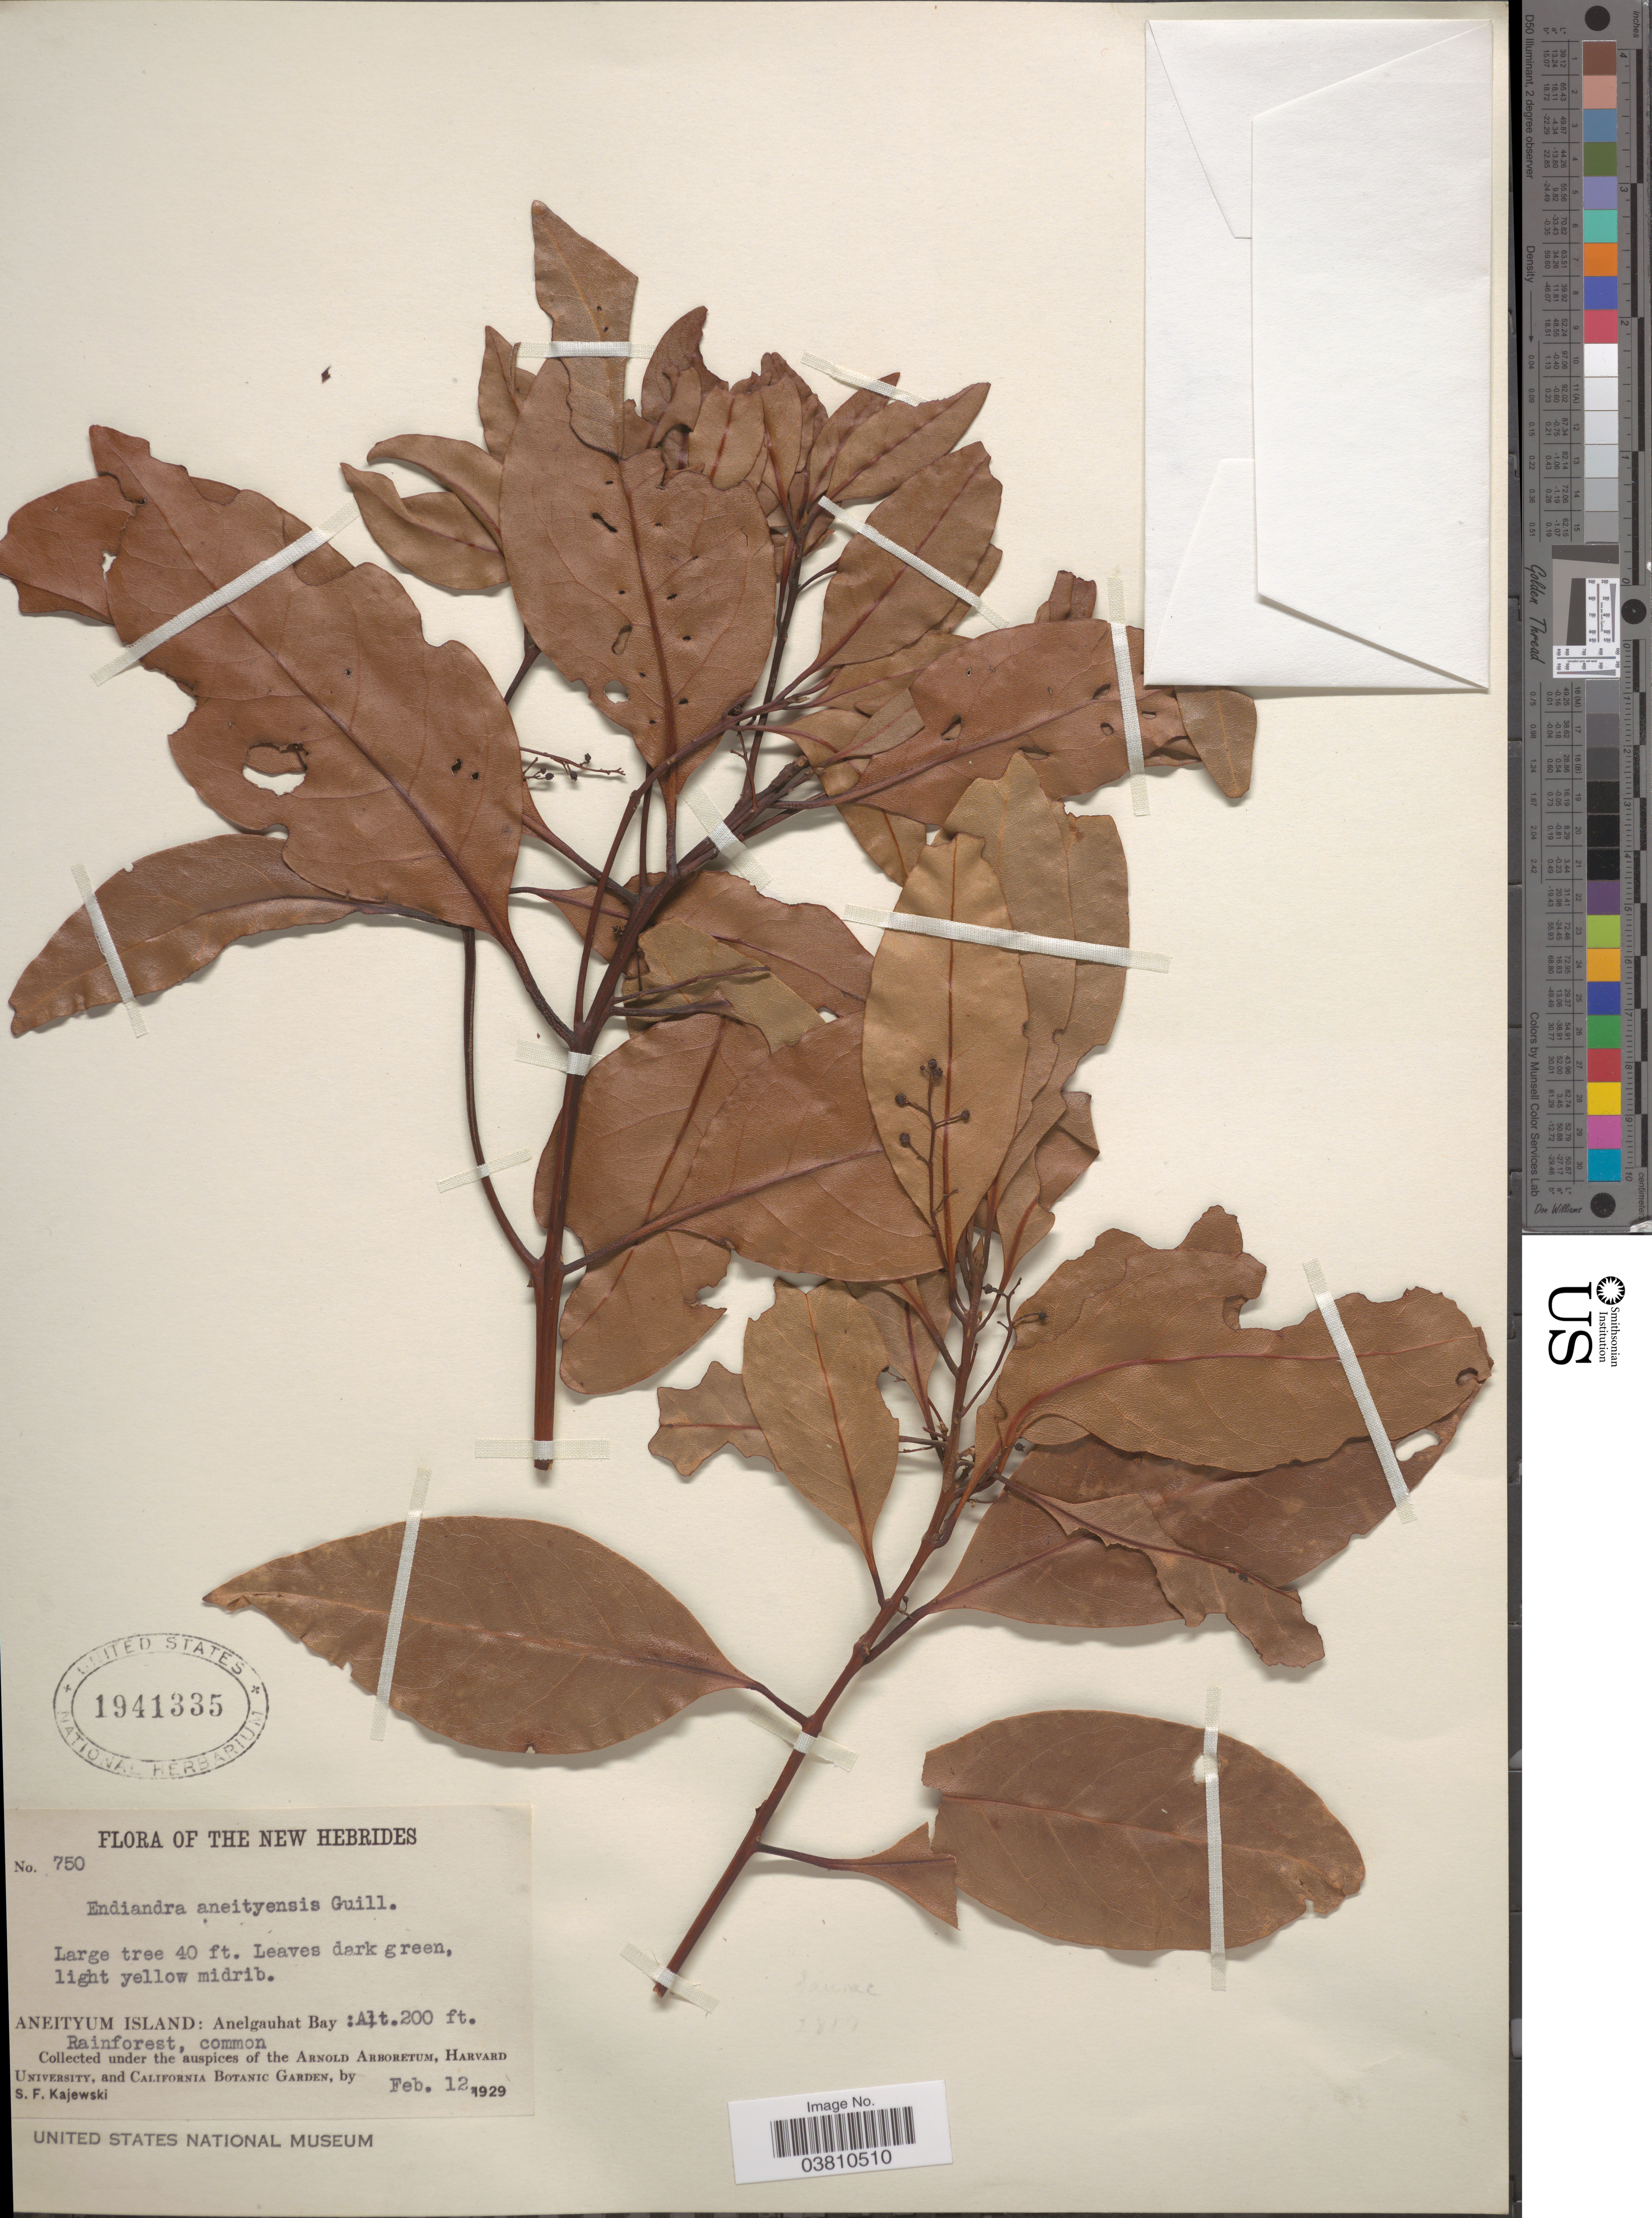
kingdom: Plantae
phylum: Tracheophyta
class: Magnoliopsida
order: Laurales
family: Lauraceae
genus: Endiandra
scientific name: Endiandra aneityensis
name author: Guillaumin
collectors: S. Kajewski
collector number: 750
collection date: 1929-02-12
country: Vanuatu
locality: New Hebrides. Aneityum Island: Anelgauhat Bay.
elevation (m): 61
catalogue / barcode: US 1941335